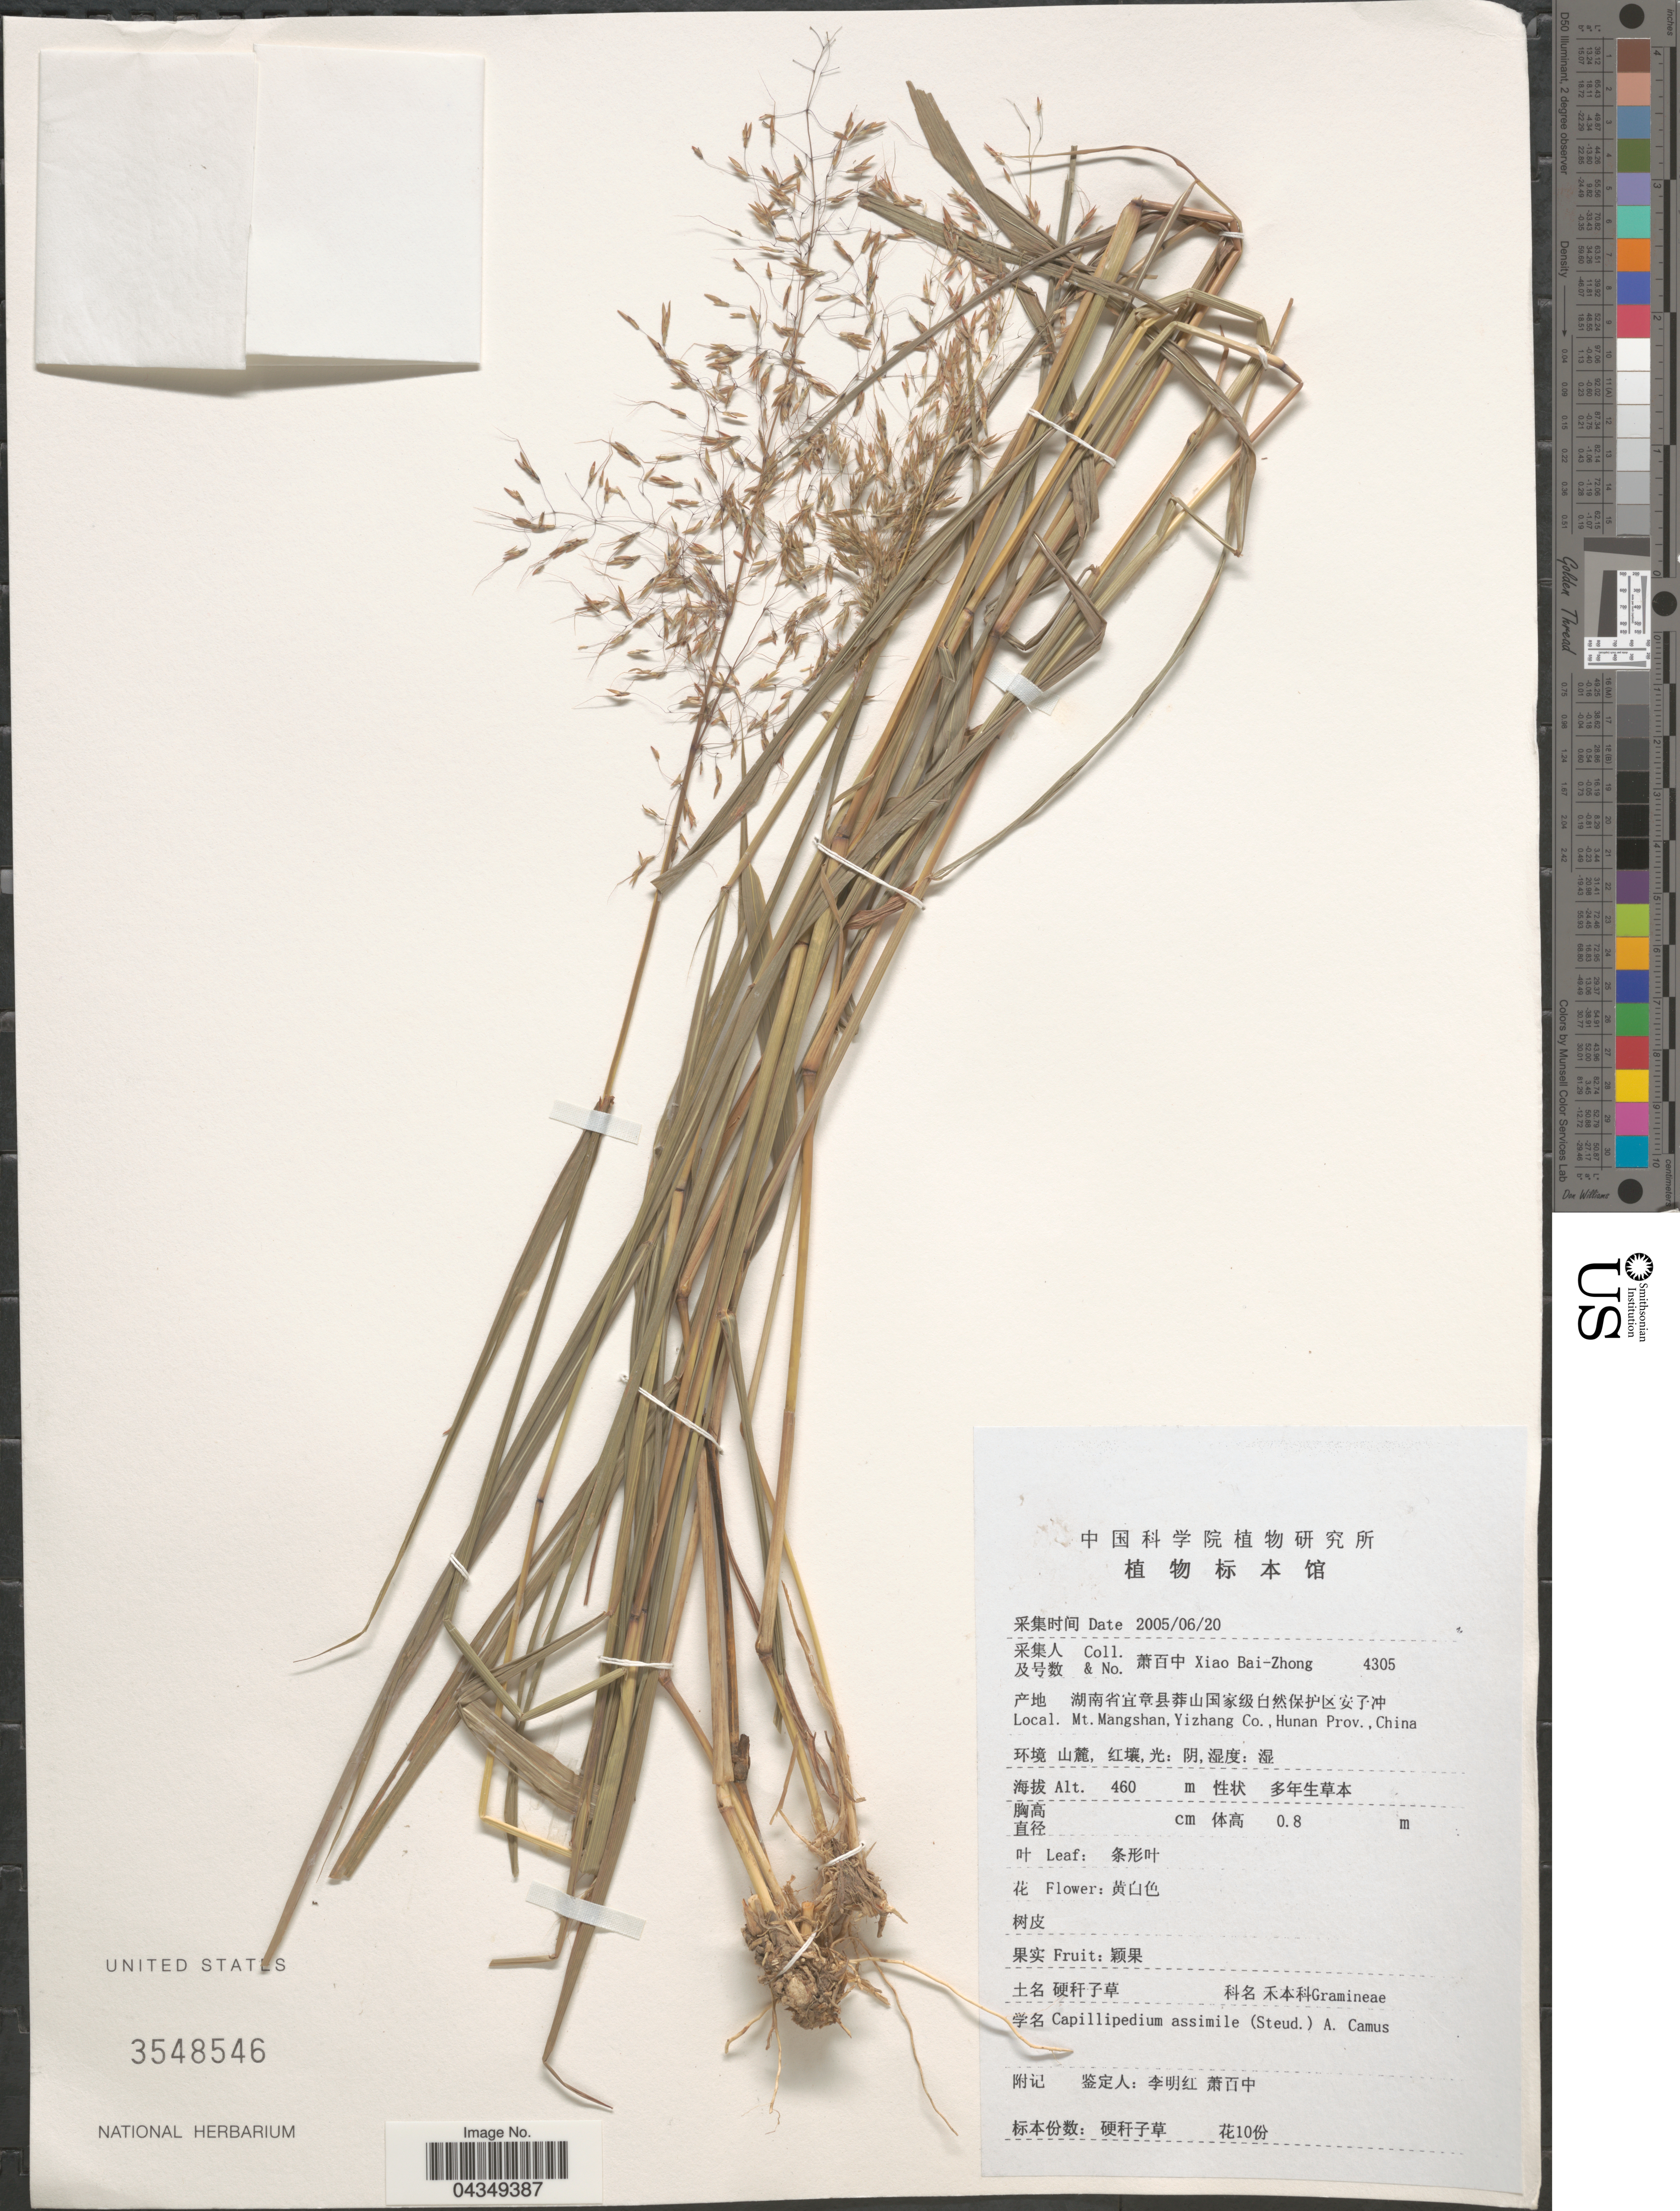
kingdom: Plantae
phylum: Tracheophyta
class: Liliopsida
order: Poales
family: Poaceae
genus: Capillipedium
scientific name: Capillipedium assimile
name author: (Steud.) A. Camus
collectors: B. Z. Xiao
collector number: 4305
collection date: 2005-06-20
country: China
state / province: Hunan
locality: Mt. Mangshan, Yizhang Co.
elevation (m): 460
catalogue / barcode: US 3548546